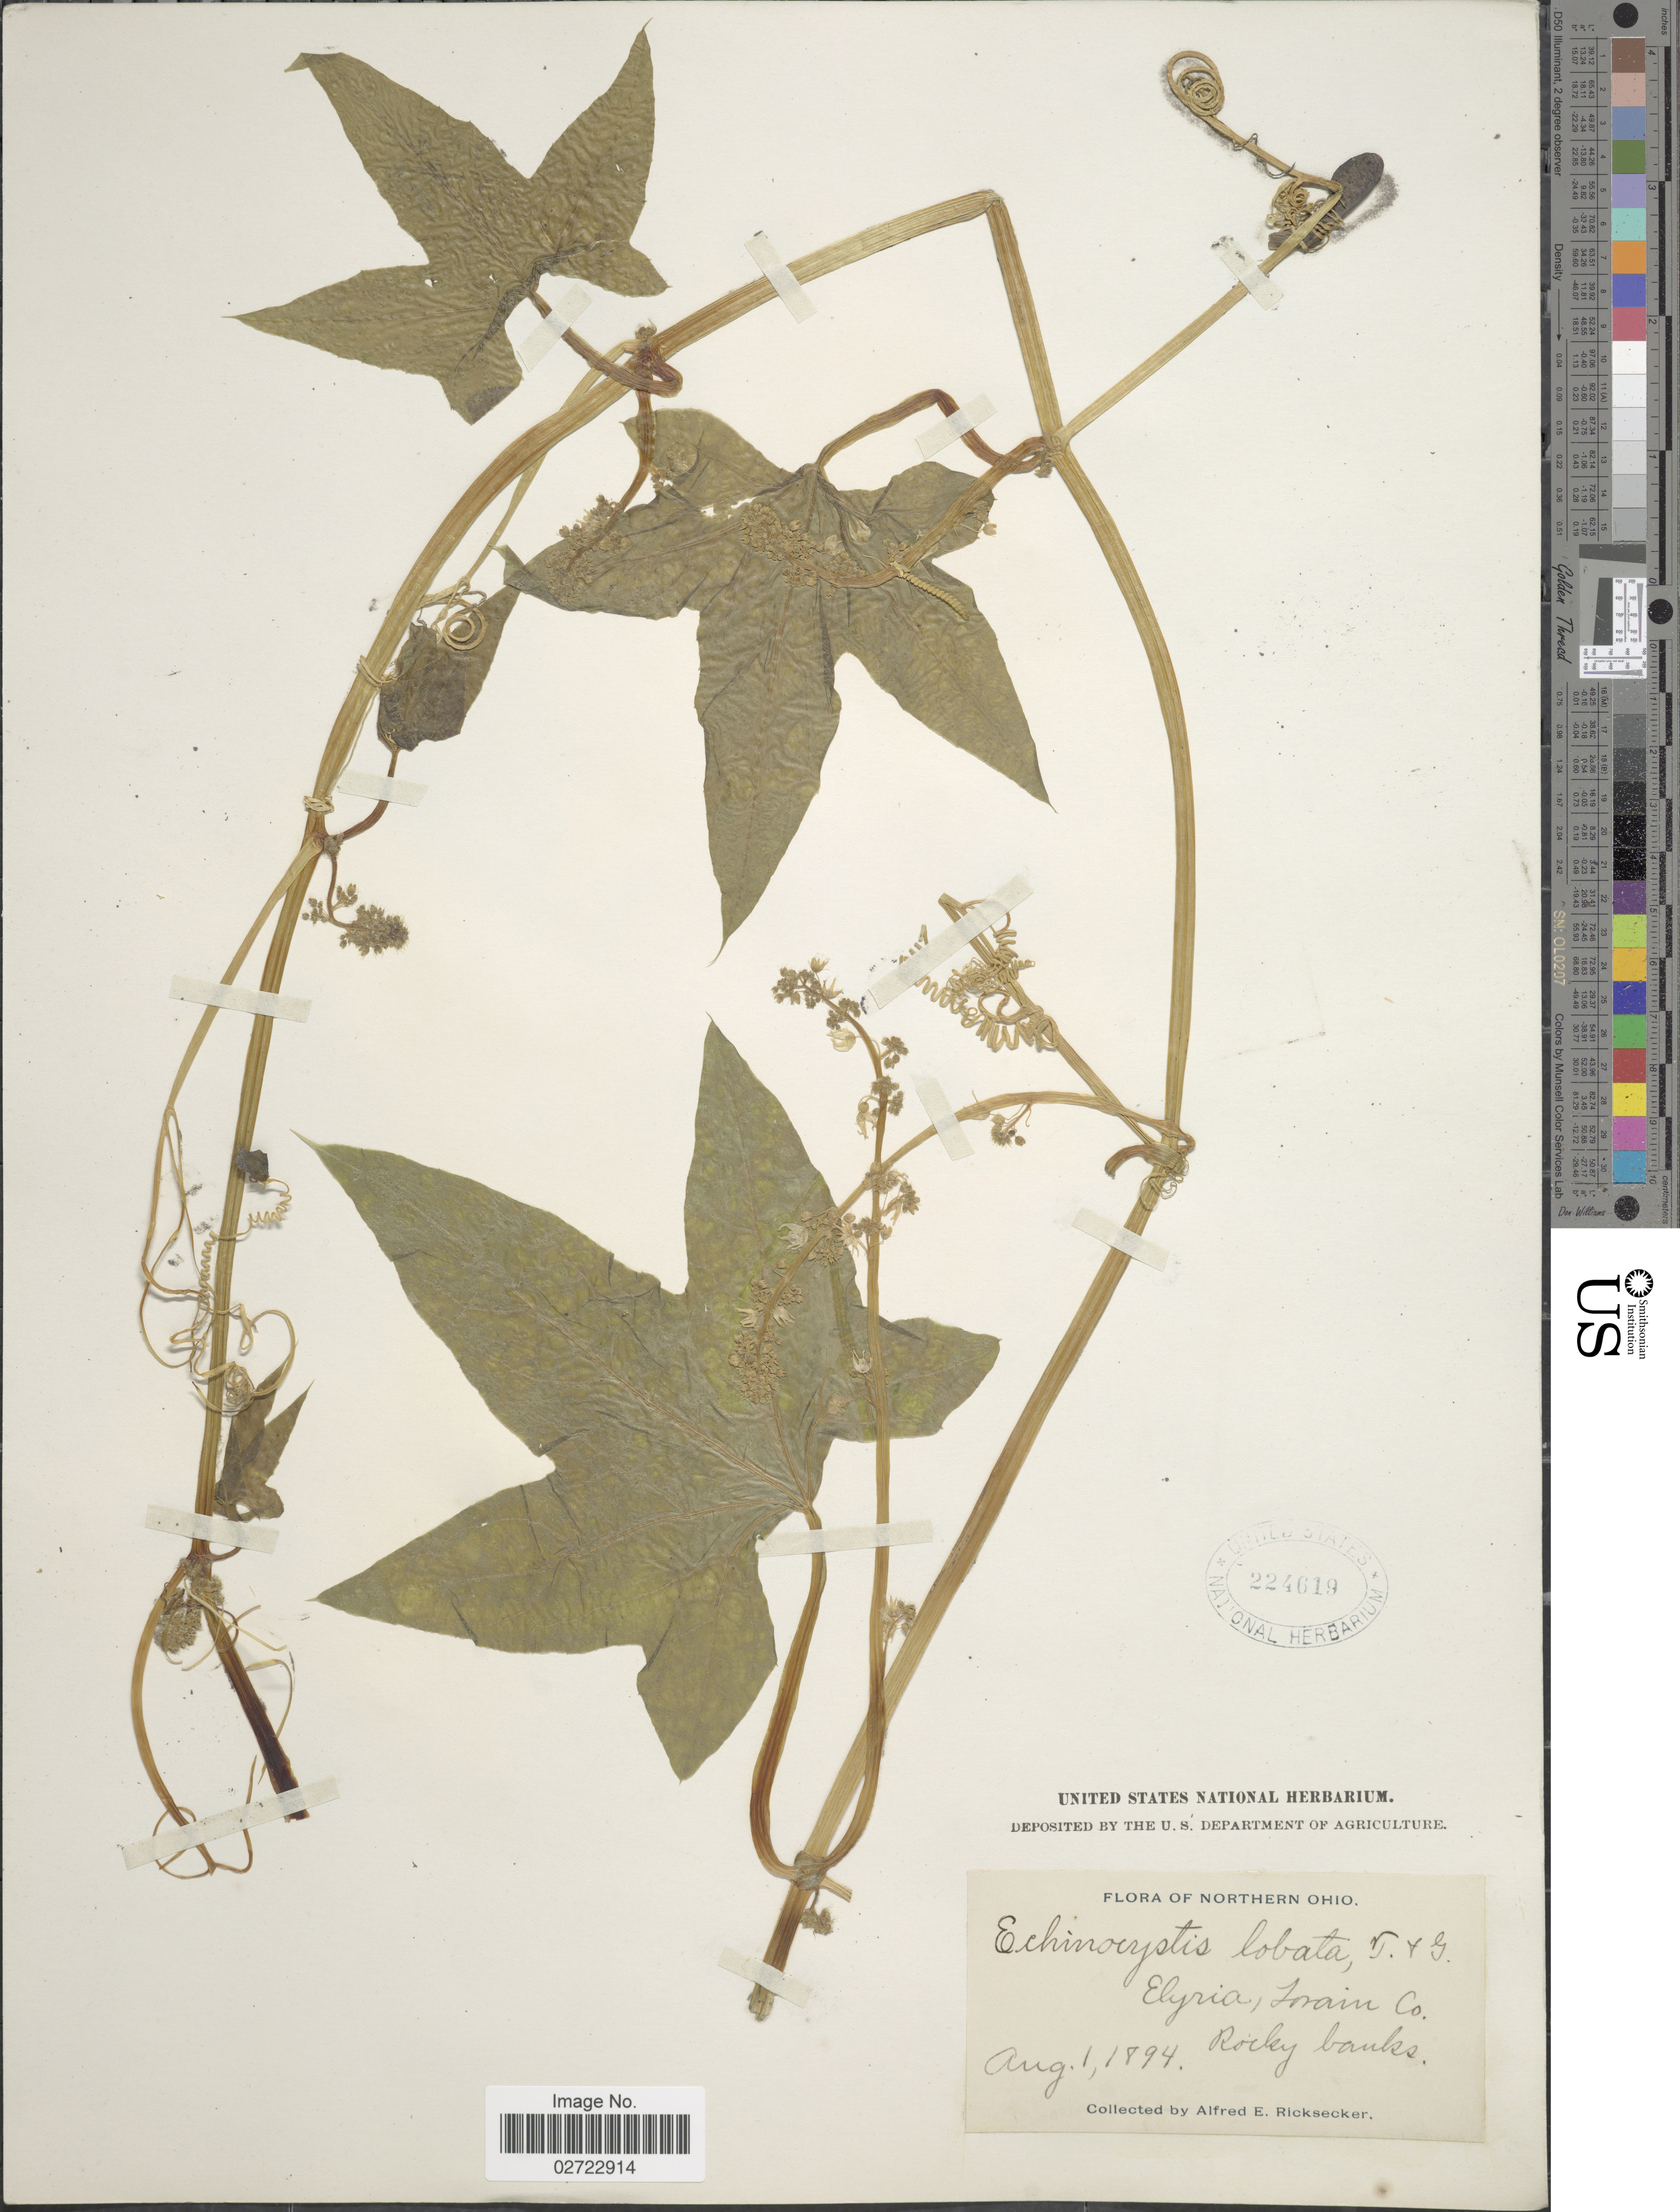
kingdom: Plantae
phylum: Tracheophyta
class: Magnoliopsida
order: Cucurbitales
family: Cucurbitaceae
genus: Echinocystis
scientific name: Echinocystis lobata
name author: (Michx.) Torr. & A. Gray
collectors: A. E. Ricksecker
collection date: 1894-08-01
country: United States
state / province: Ohio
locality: Northern Ohio, Elyria, Lorain Co, rocky banks.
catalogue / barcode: US 224619